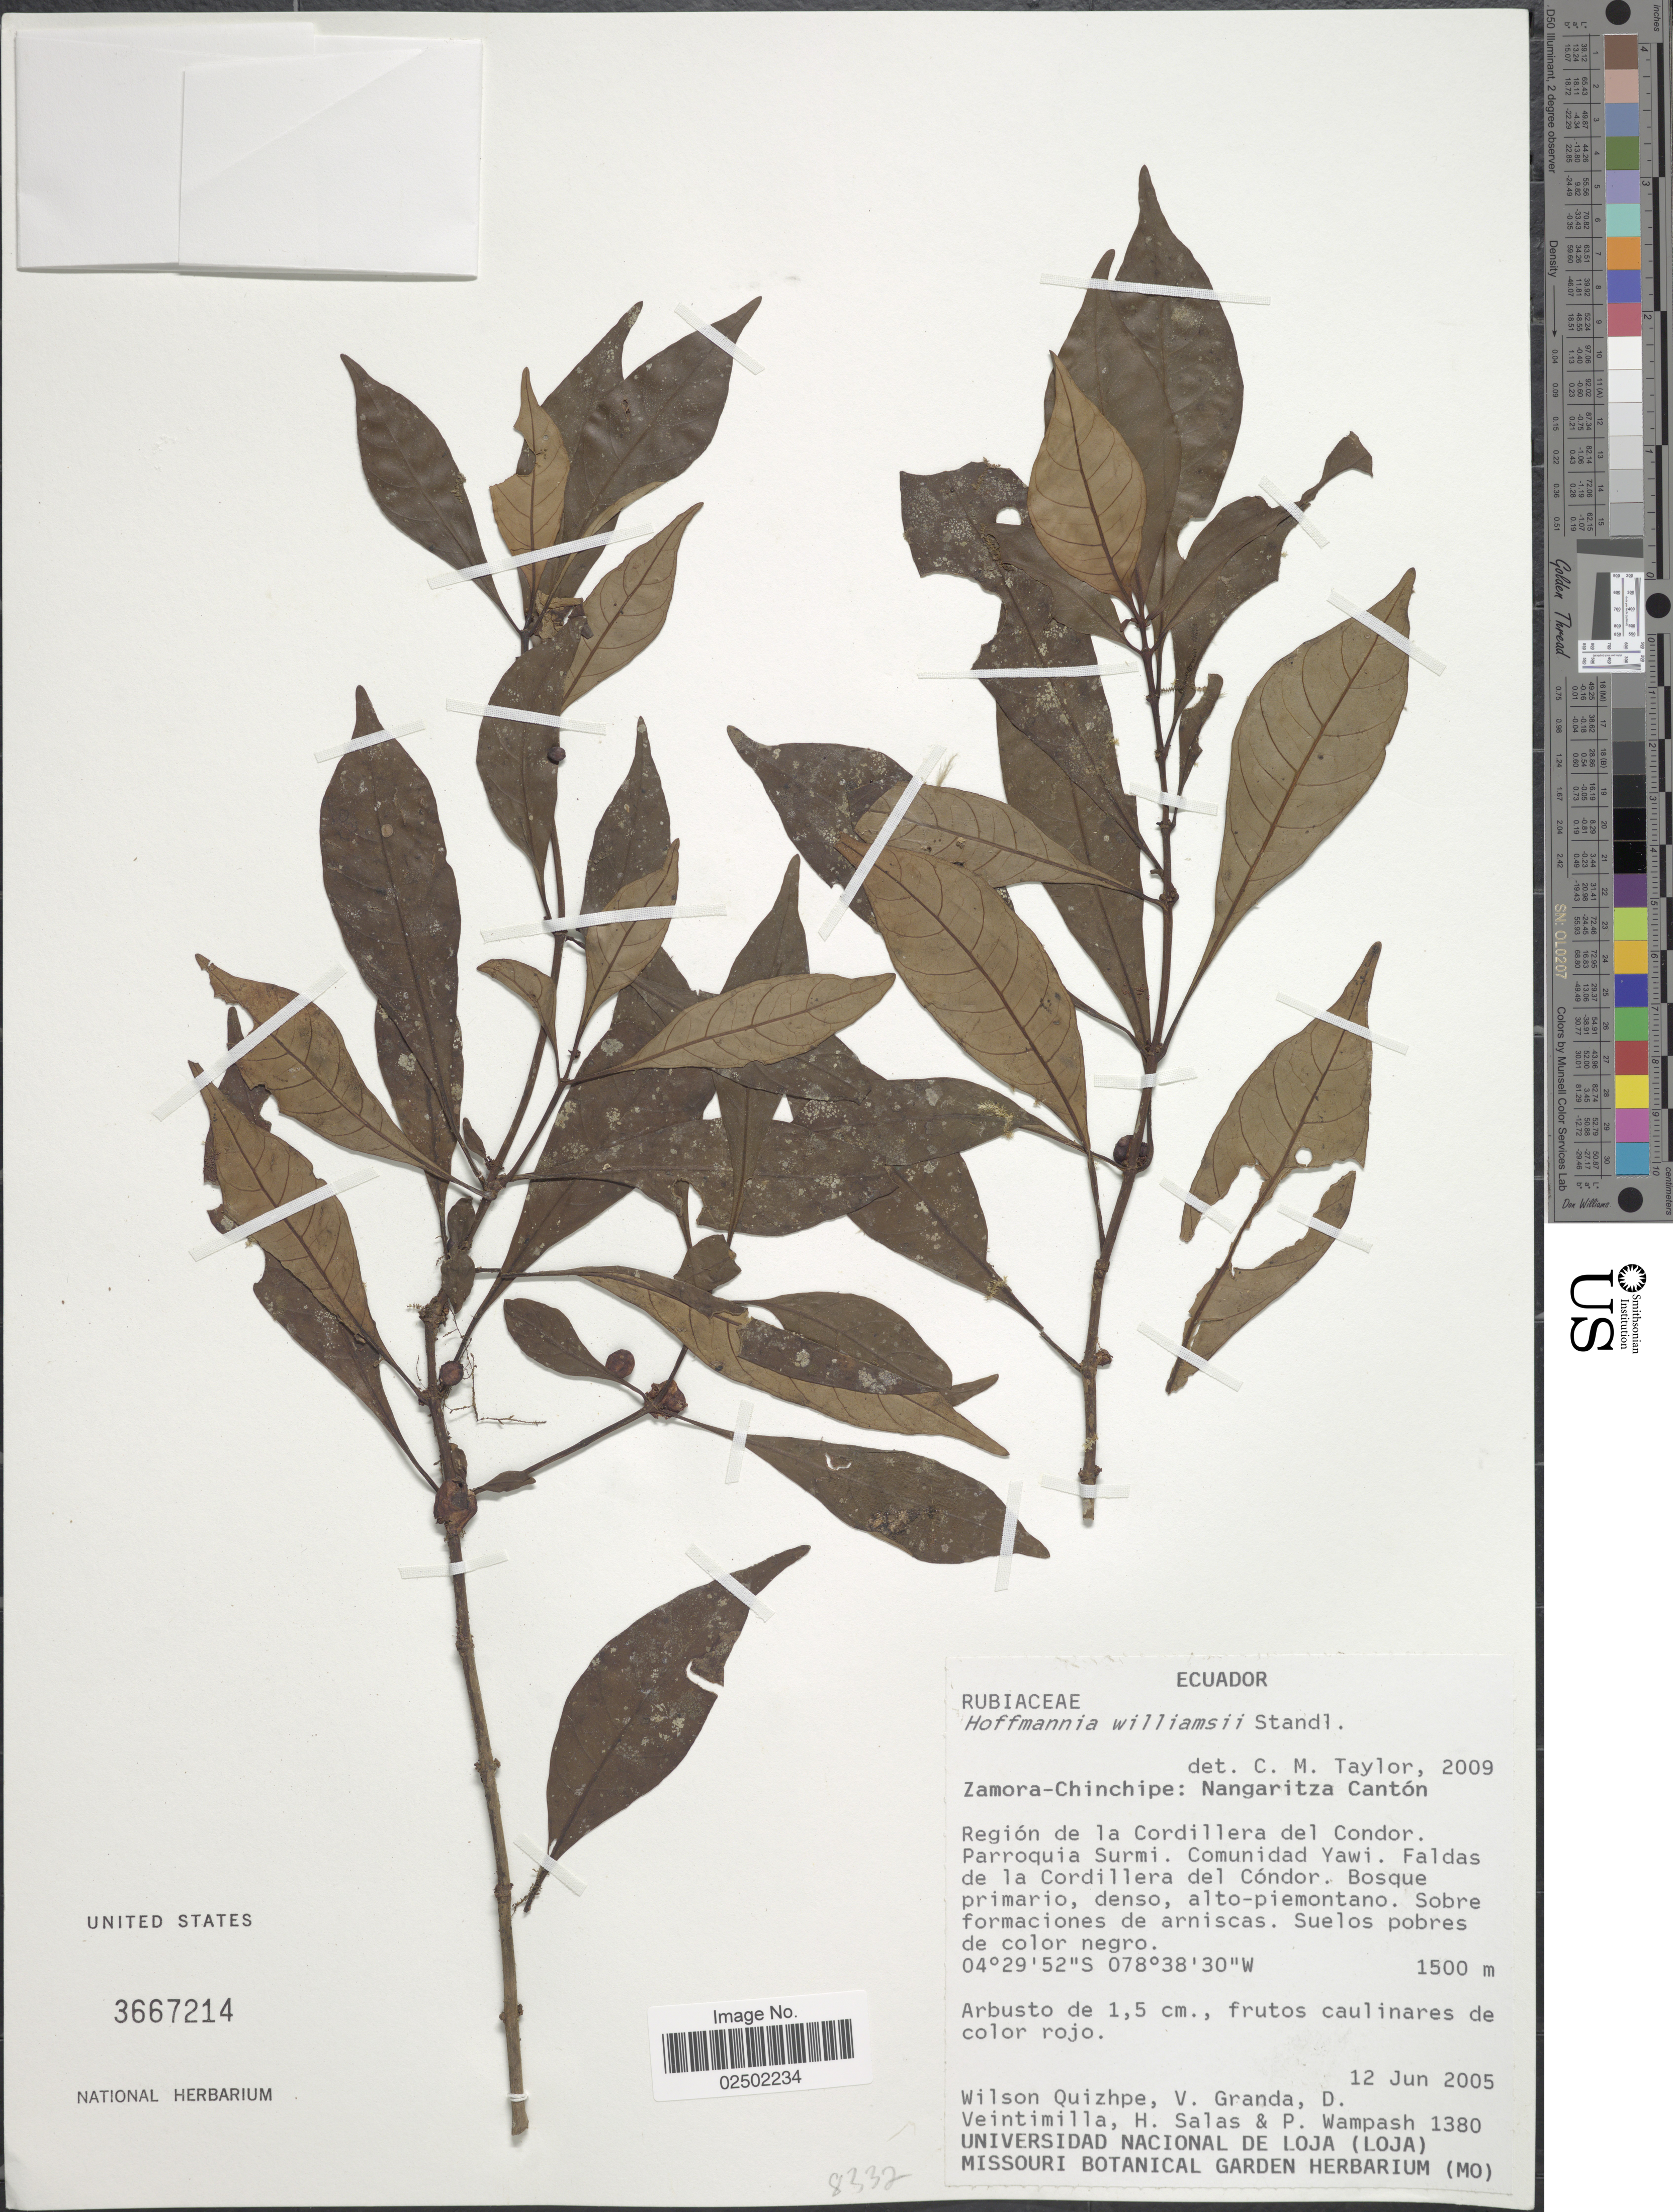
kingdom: Plantae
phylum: Tracheophyta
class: Magnoliopsida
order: Gentianales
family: Rubiaceae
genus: Hoffmannia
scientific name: Hoffmannia williamsii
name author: Standl.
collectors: W. Quizhpe, V. Granda, D. Veintimilla, H. Salas & P. Wampash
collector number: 1380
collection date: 2005-06-12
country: Ecuador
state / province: Zamora-Chinchipe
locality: Zamora-Chinchipe: Nangaritza Canton, Region de la Cordillera del Condor, Parroquia Surmi., Comunidad Yawi, Faldas de la Cordillera del Condor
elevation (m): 1500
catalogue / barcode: US 3667214